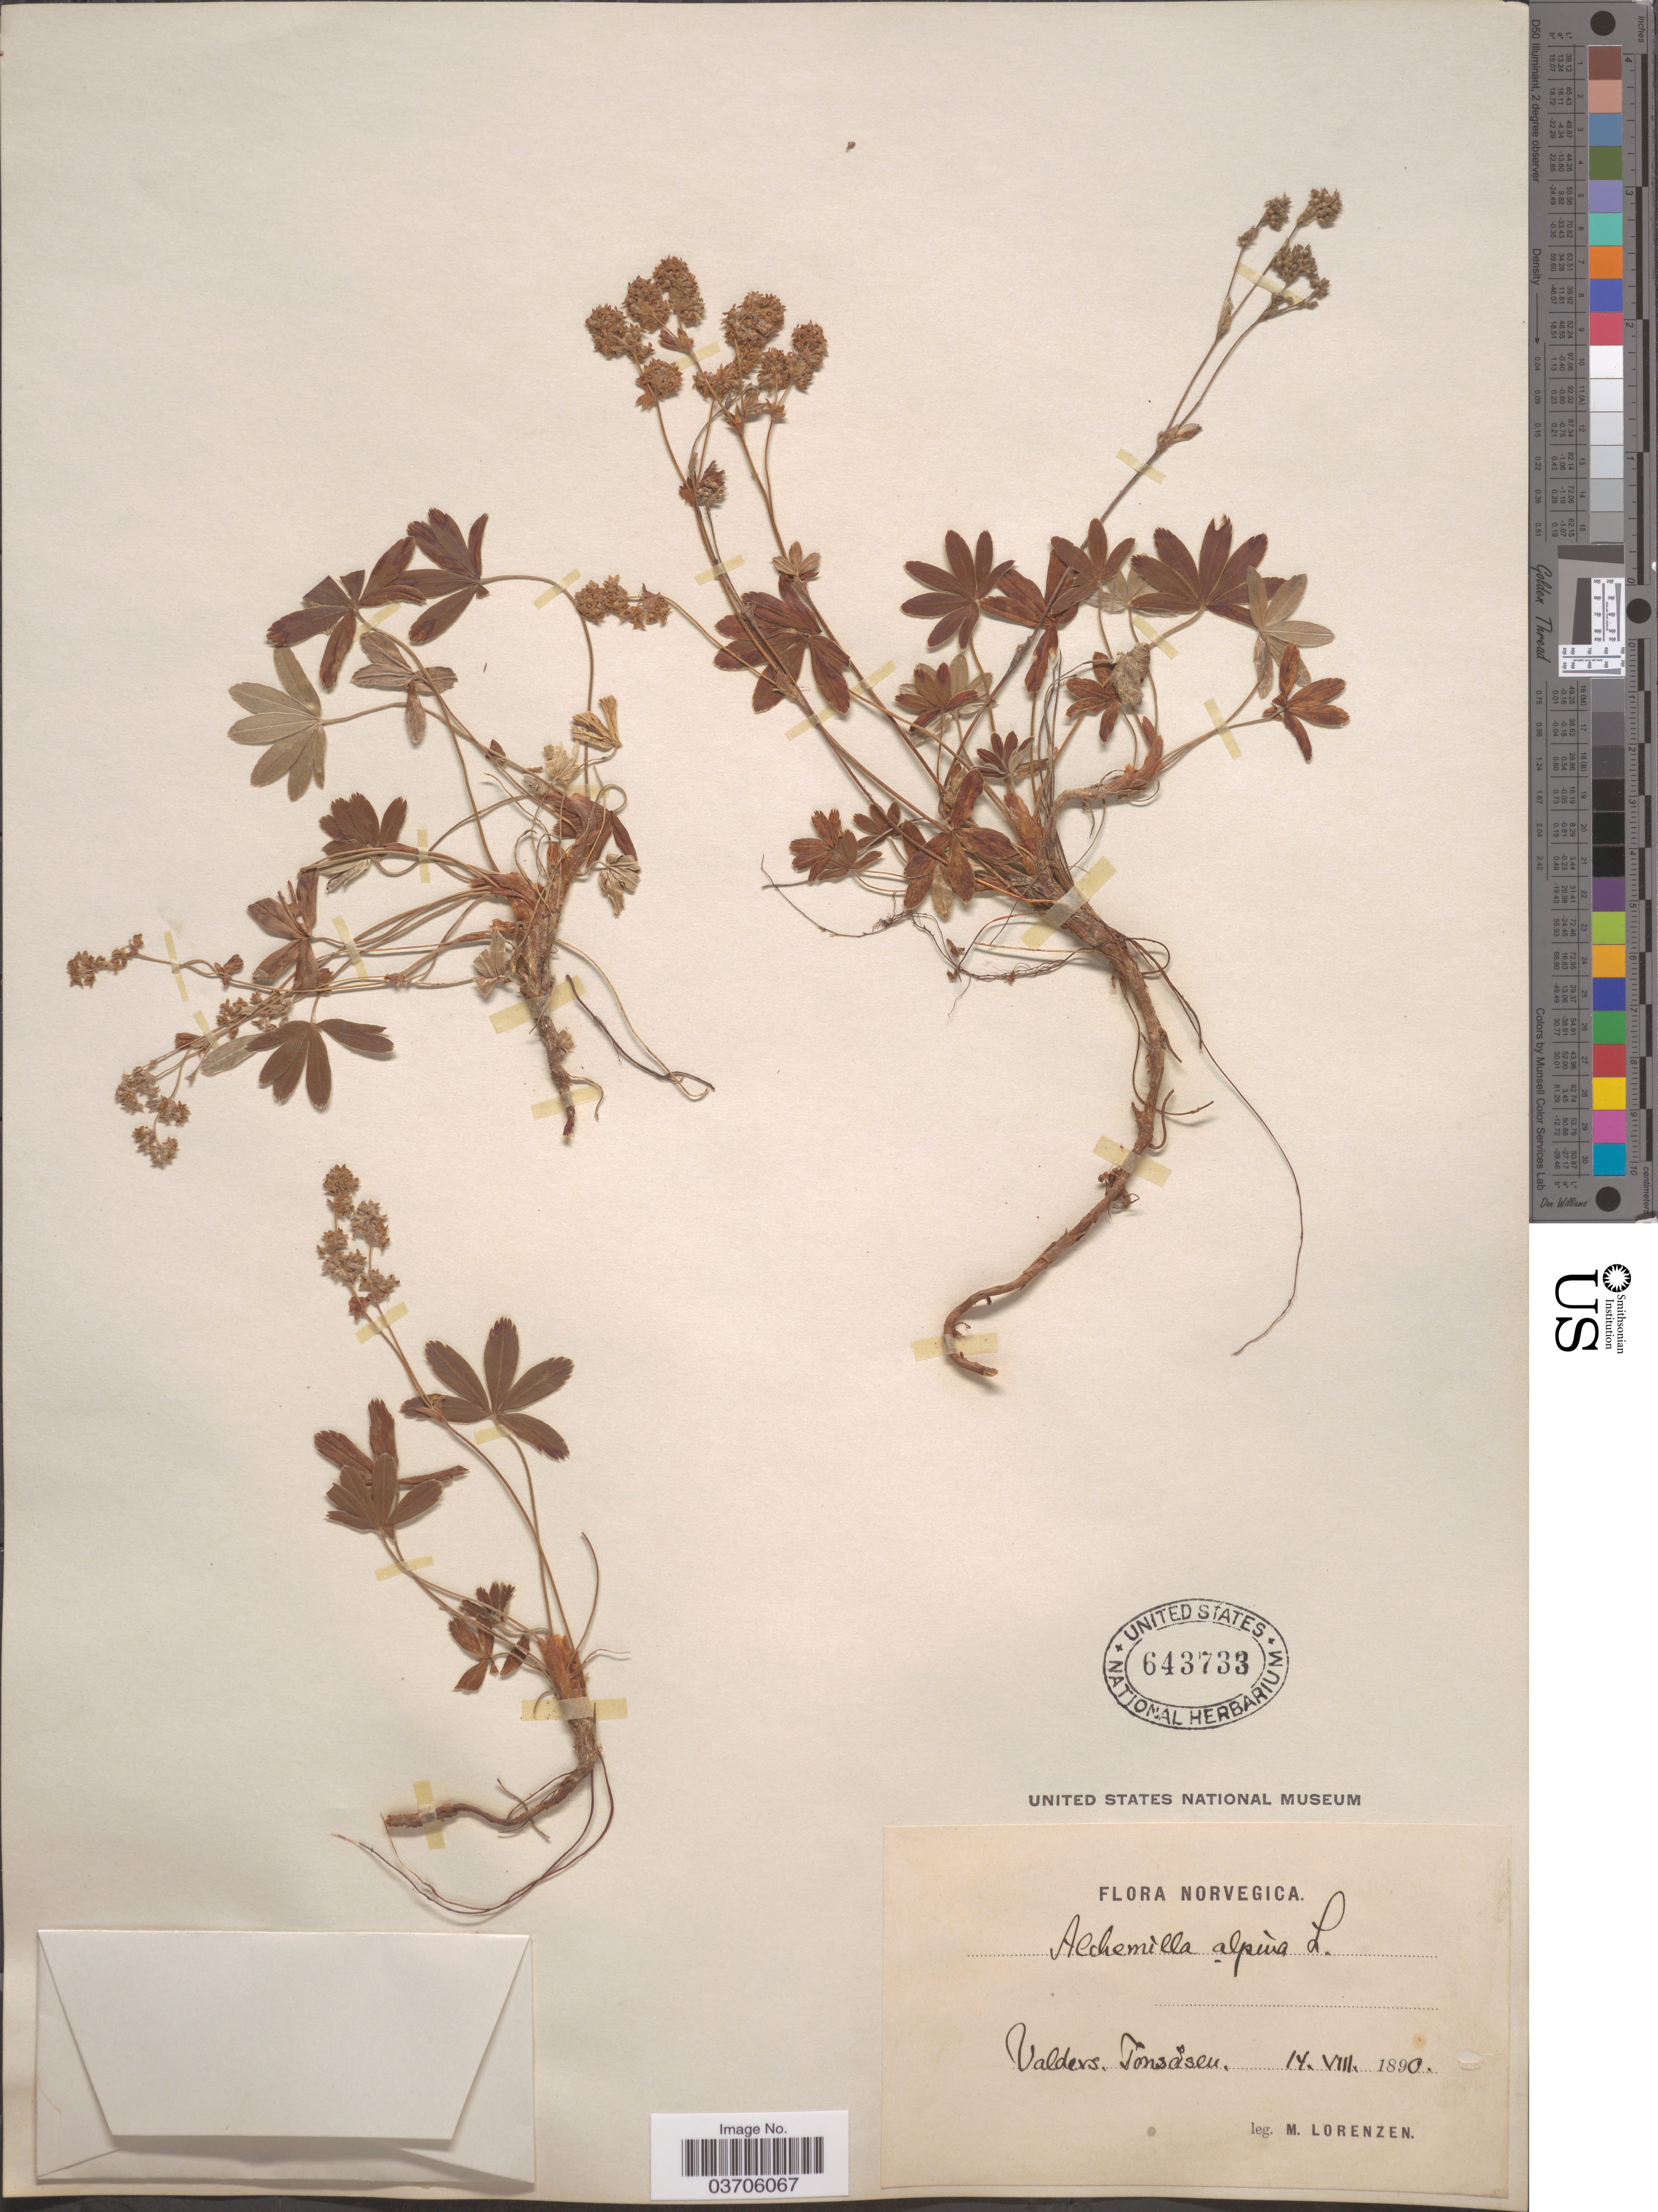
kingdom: Plantae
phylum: Tracheophyta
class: Magnoliopsida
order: Rosales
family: Rosaceae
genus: Alchemilla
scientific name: Alchemilla alpina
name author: L.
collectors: M. Lorenzen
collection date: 1890-08-14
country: Norway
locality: Valders, Tonsasen.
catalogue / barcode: US 643733